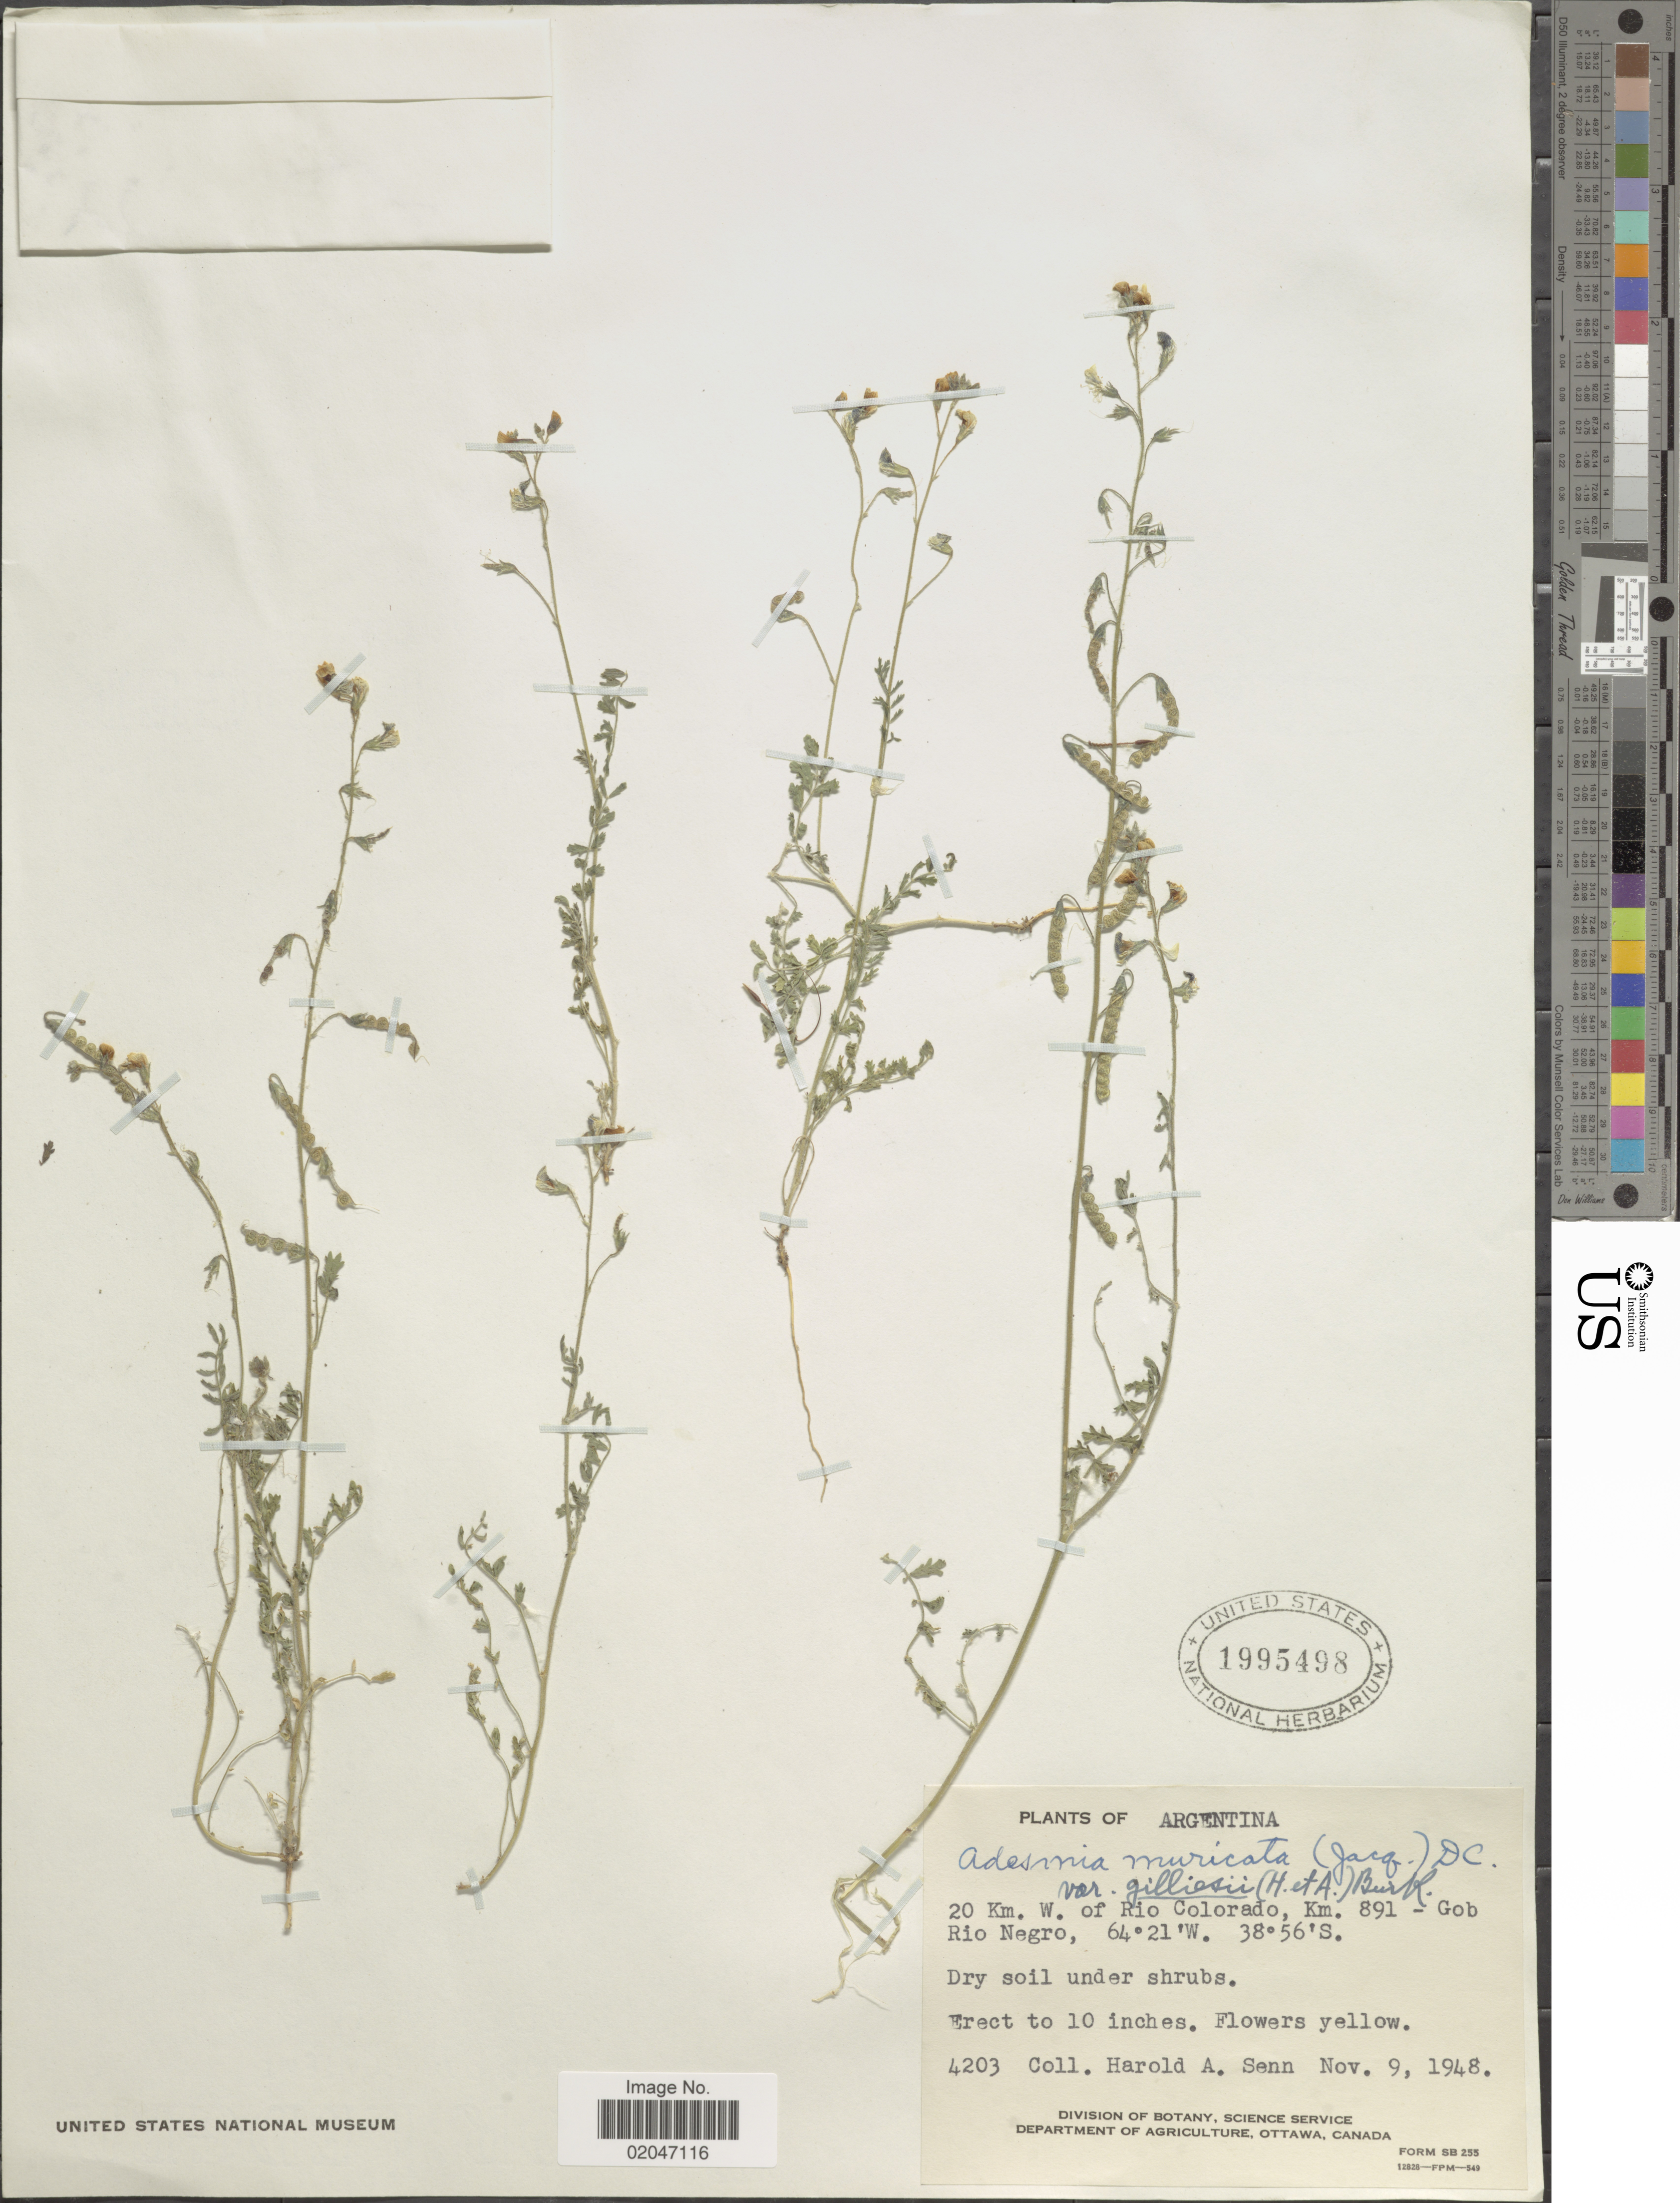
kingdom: Plantae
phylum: Tracheophyta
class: Magnoliopsida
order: Fabales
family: Fabaceae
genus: Adesmia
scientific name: Adesmia muricata var. gilliesii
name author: (Hook. & Arn.) Burkart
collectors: H. Senn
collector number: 4203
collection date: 1948-11-09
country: Argentina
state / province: Rio Negro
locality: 20 Km. W. of Rio Colorado, Km 891-Gob Rio Negro.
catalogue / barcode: US 1995498